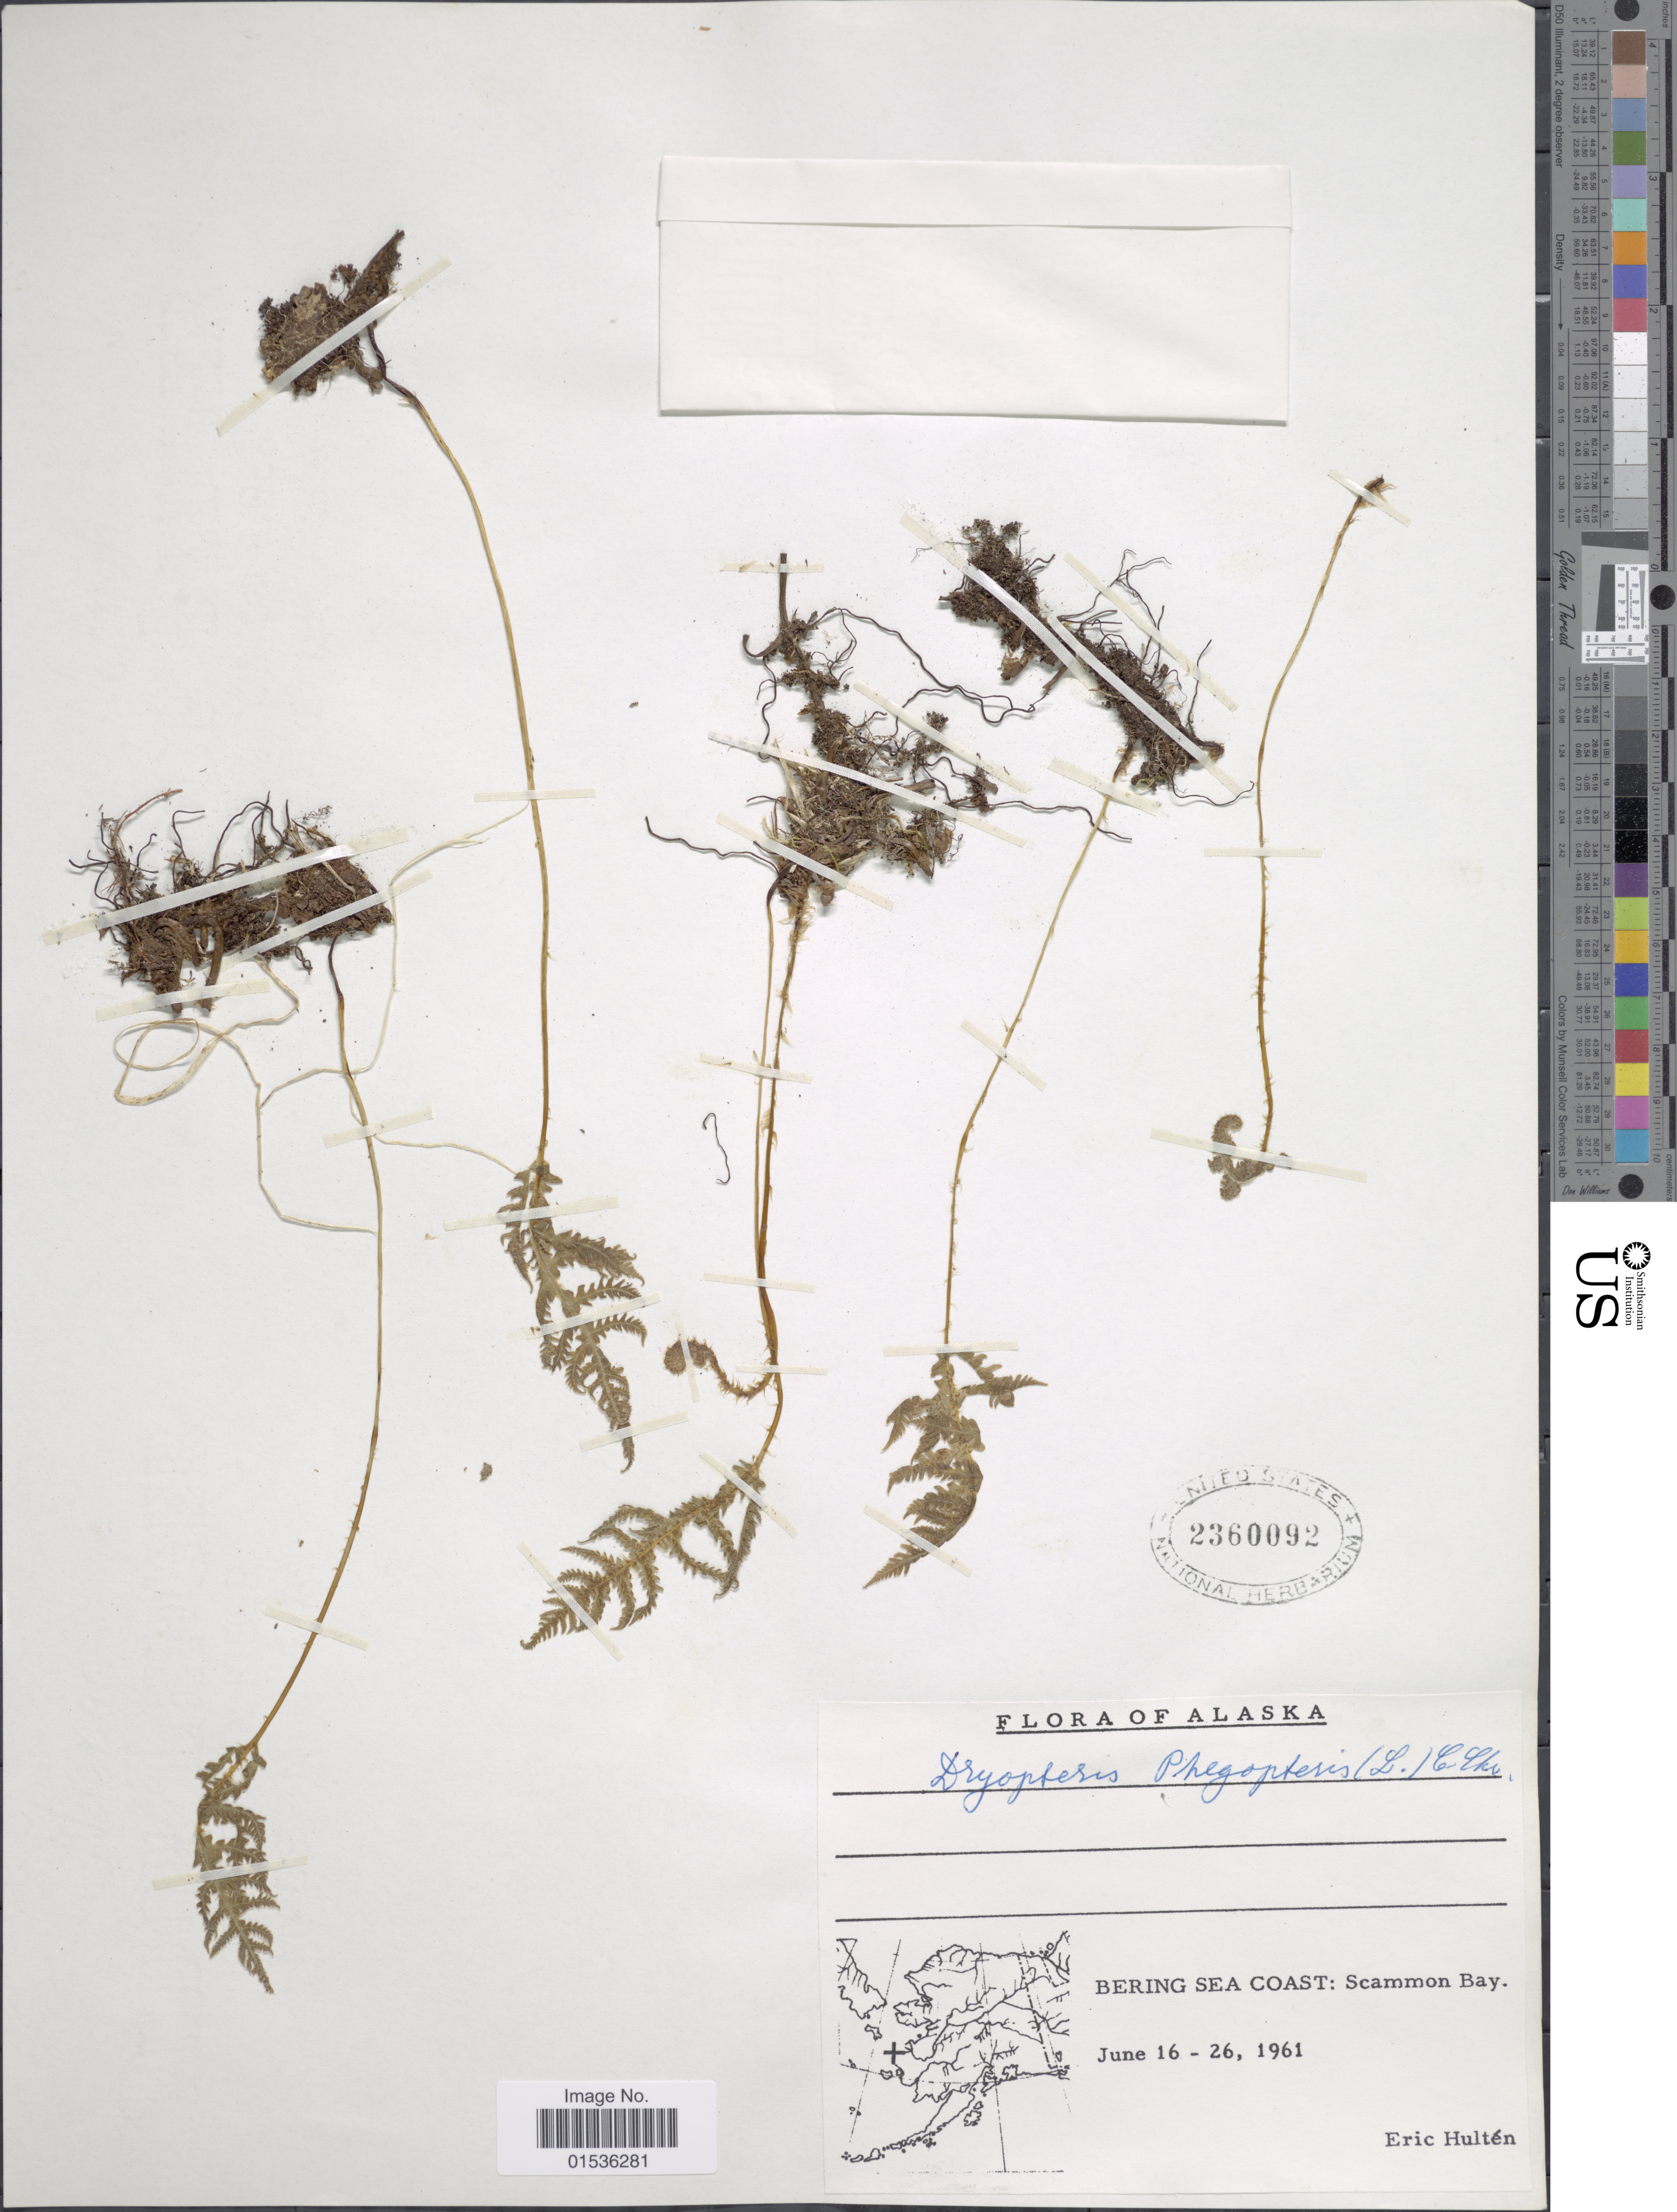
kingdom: Plantae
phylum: Tracheophyta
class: Polypodiopsida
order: Polypodiales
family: Thelypteridaceae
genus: Phegopteris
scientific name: Phegopteris connectilis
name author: (Michx.) Watt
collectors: E. G. Hultén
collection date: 1961-06-16/1961-06-26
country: United States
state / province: Alaska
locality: Alaska, Bering Sea Coast; Scammon Bay.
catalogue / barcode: US 2360092